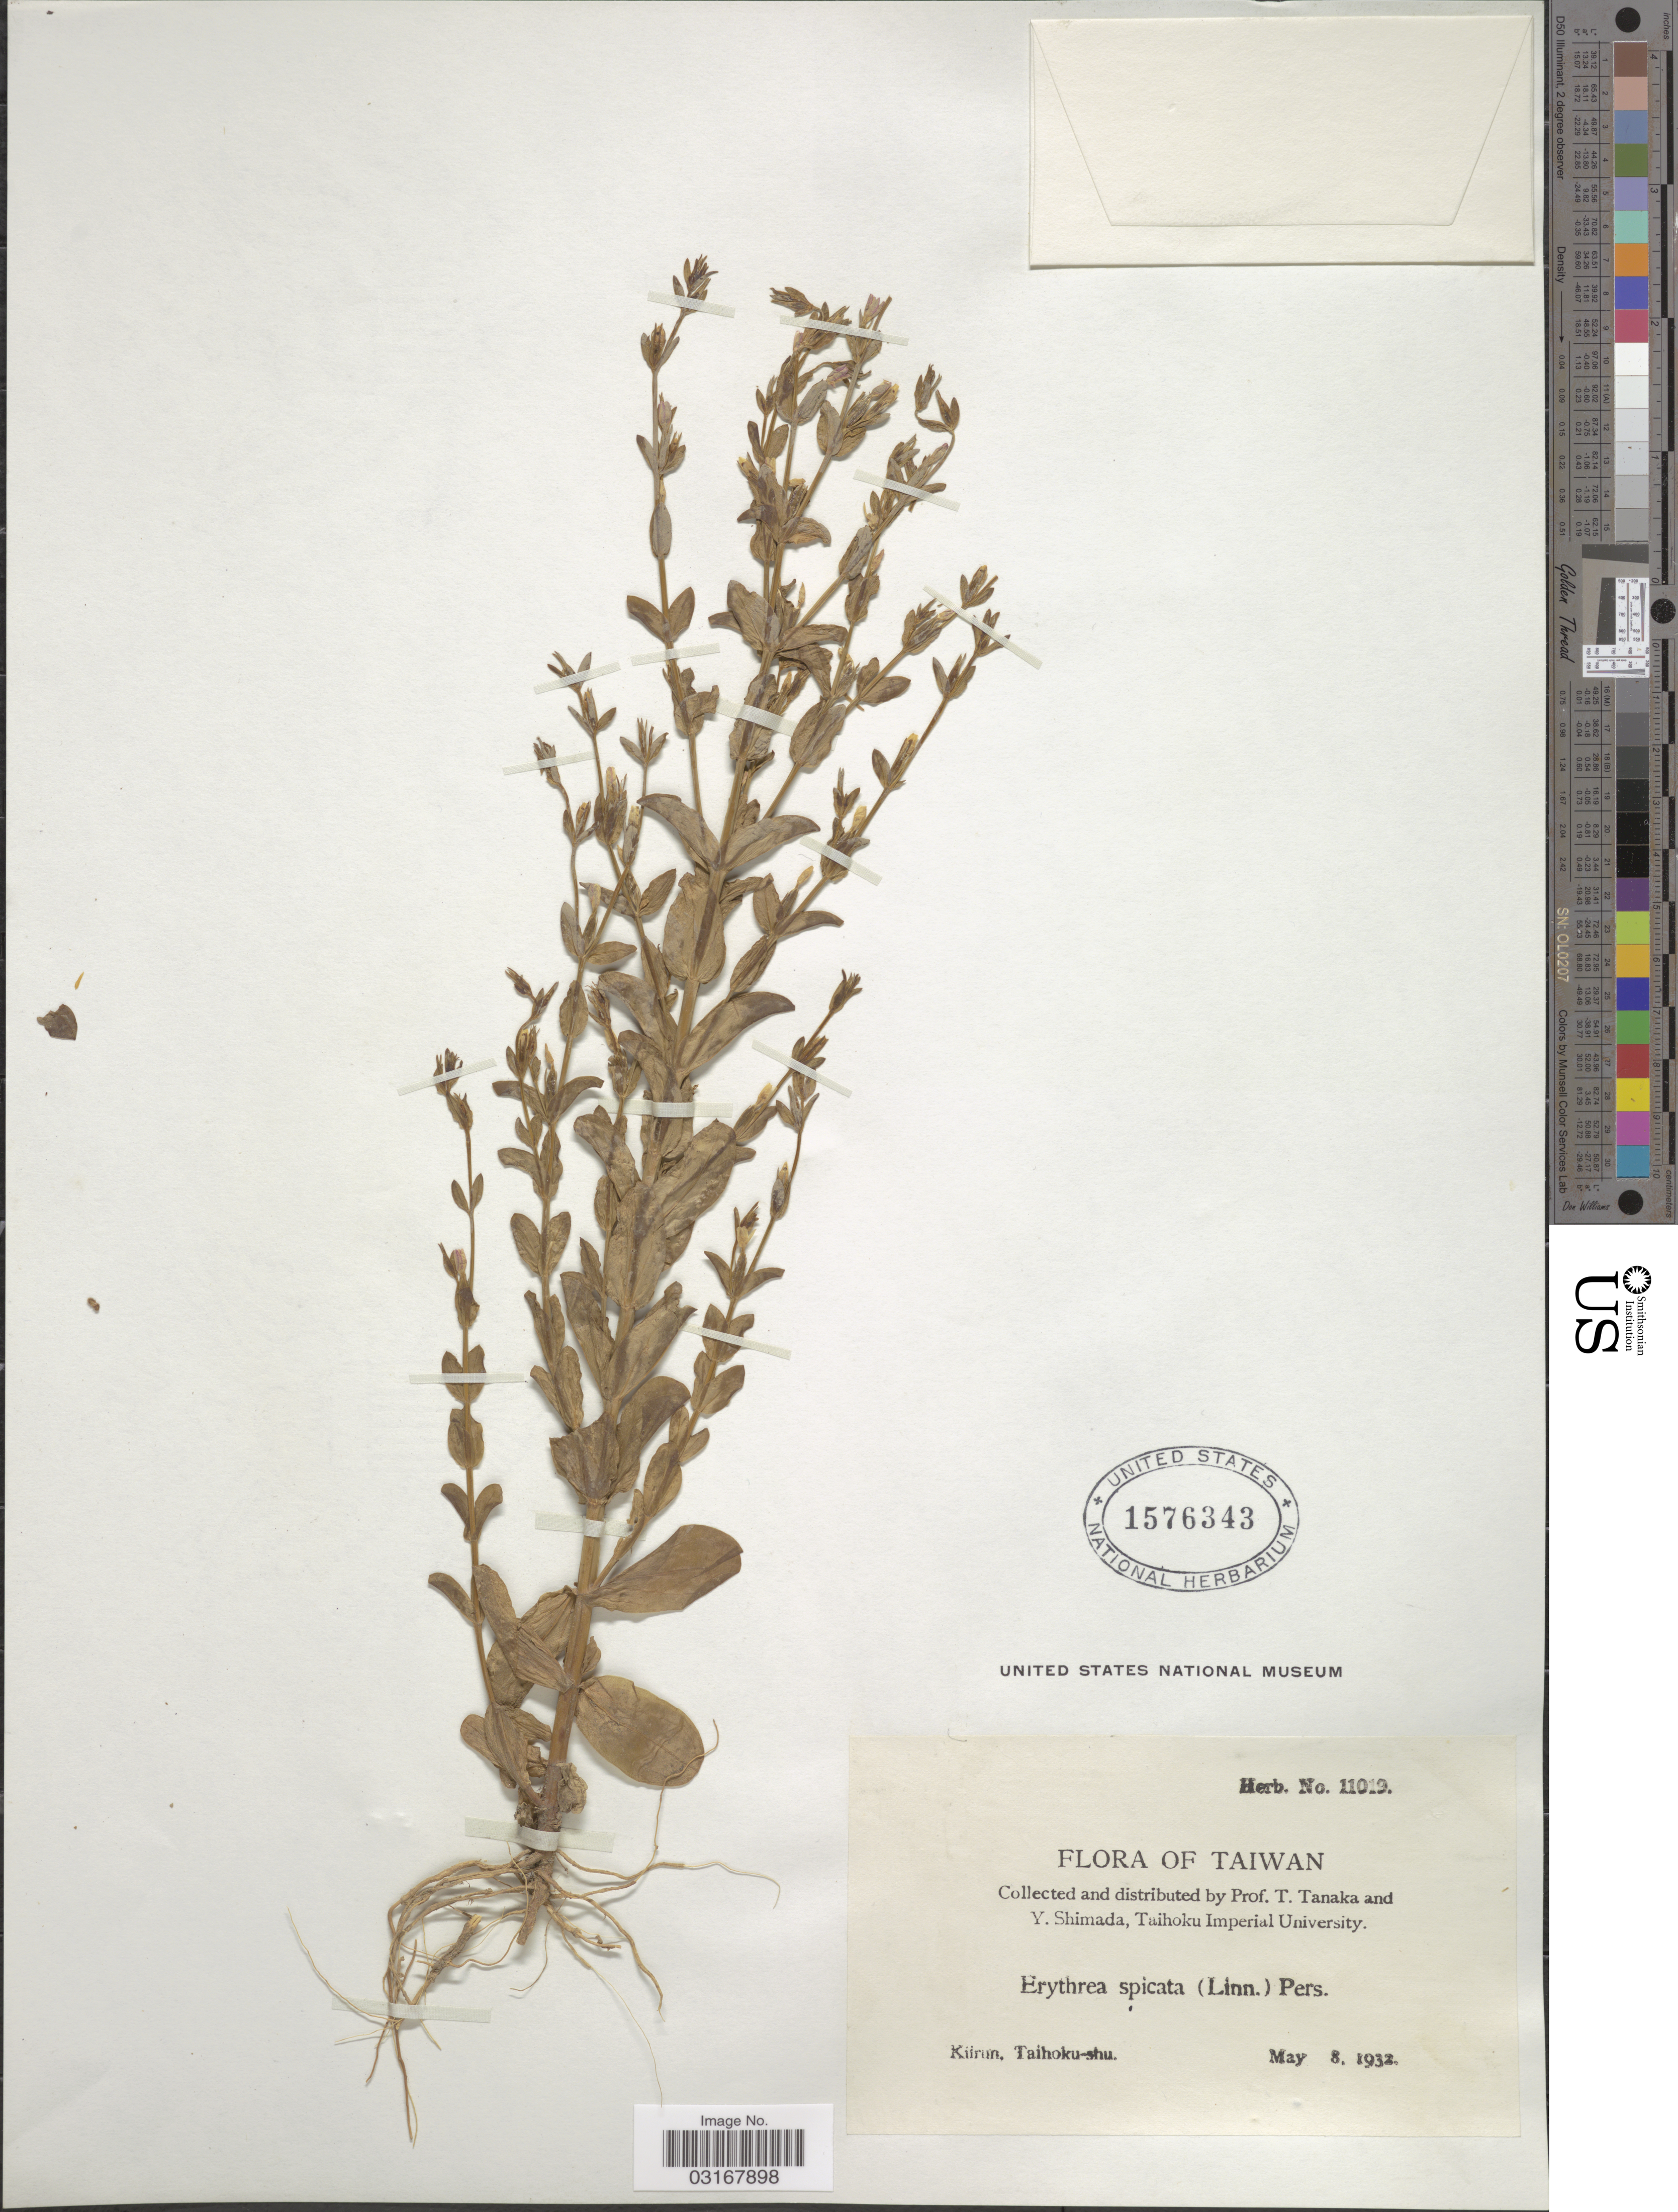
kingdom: Plantae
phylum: Tracheophyta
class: Magnoliopsida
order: Gentianales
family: Gentianaceae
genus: Centaurium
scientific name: Centaurium spicatum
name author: (L.) Fritsch ex Janch.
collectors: T. Tanaka & Y. Shimada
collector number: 11019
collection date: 1932-05-08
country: Taiwan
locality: Kiirun, Taihoku-shu.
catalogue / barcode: US 1576343